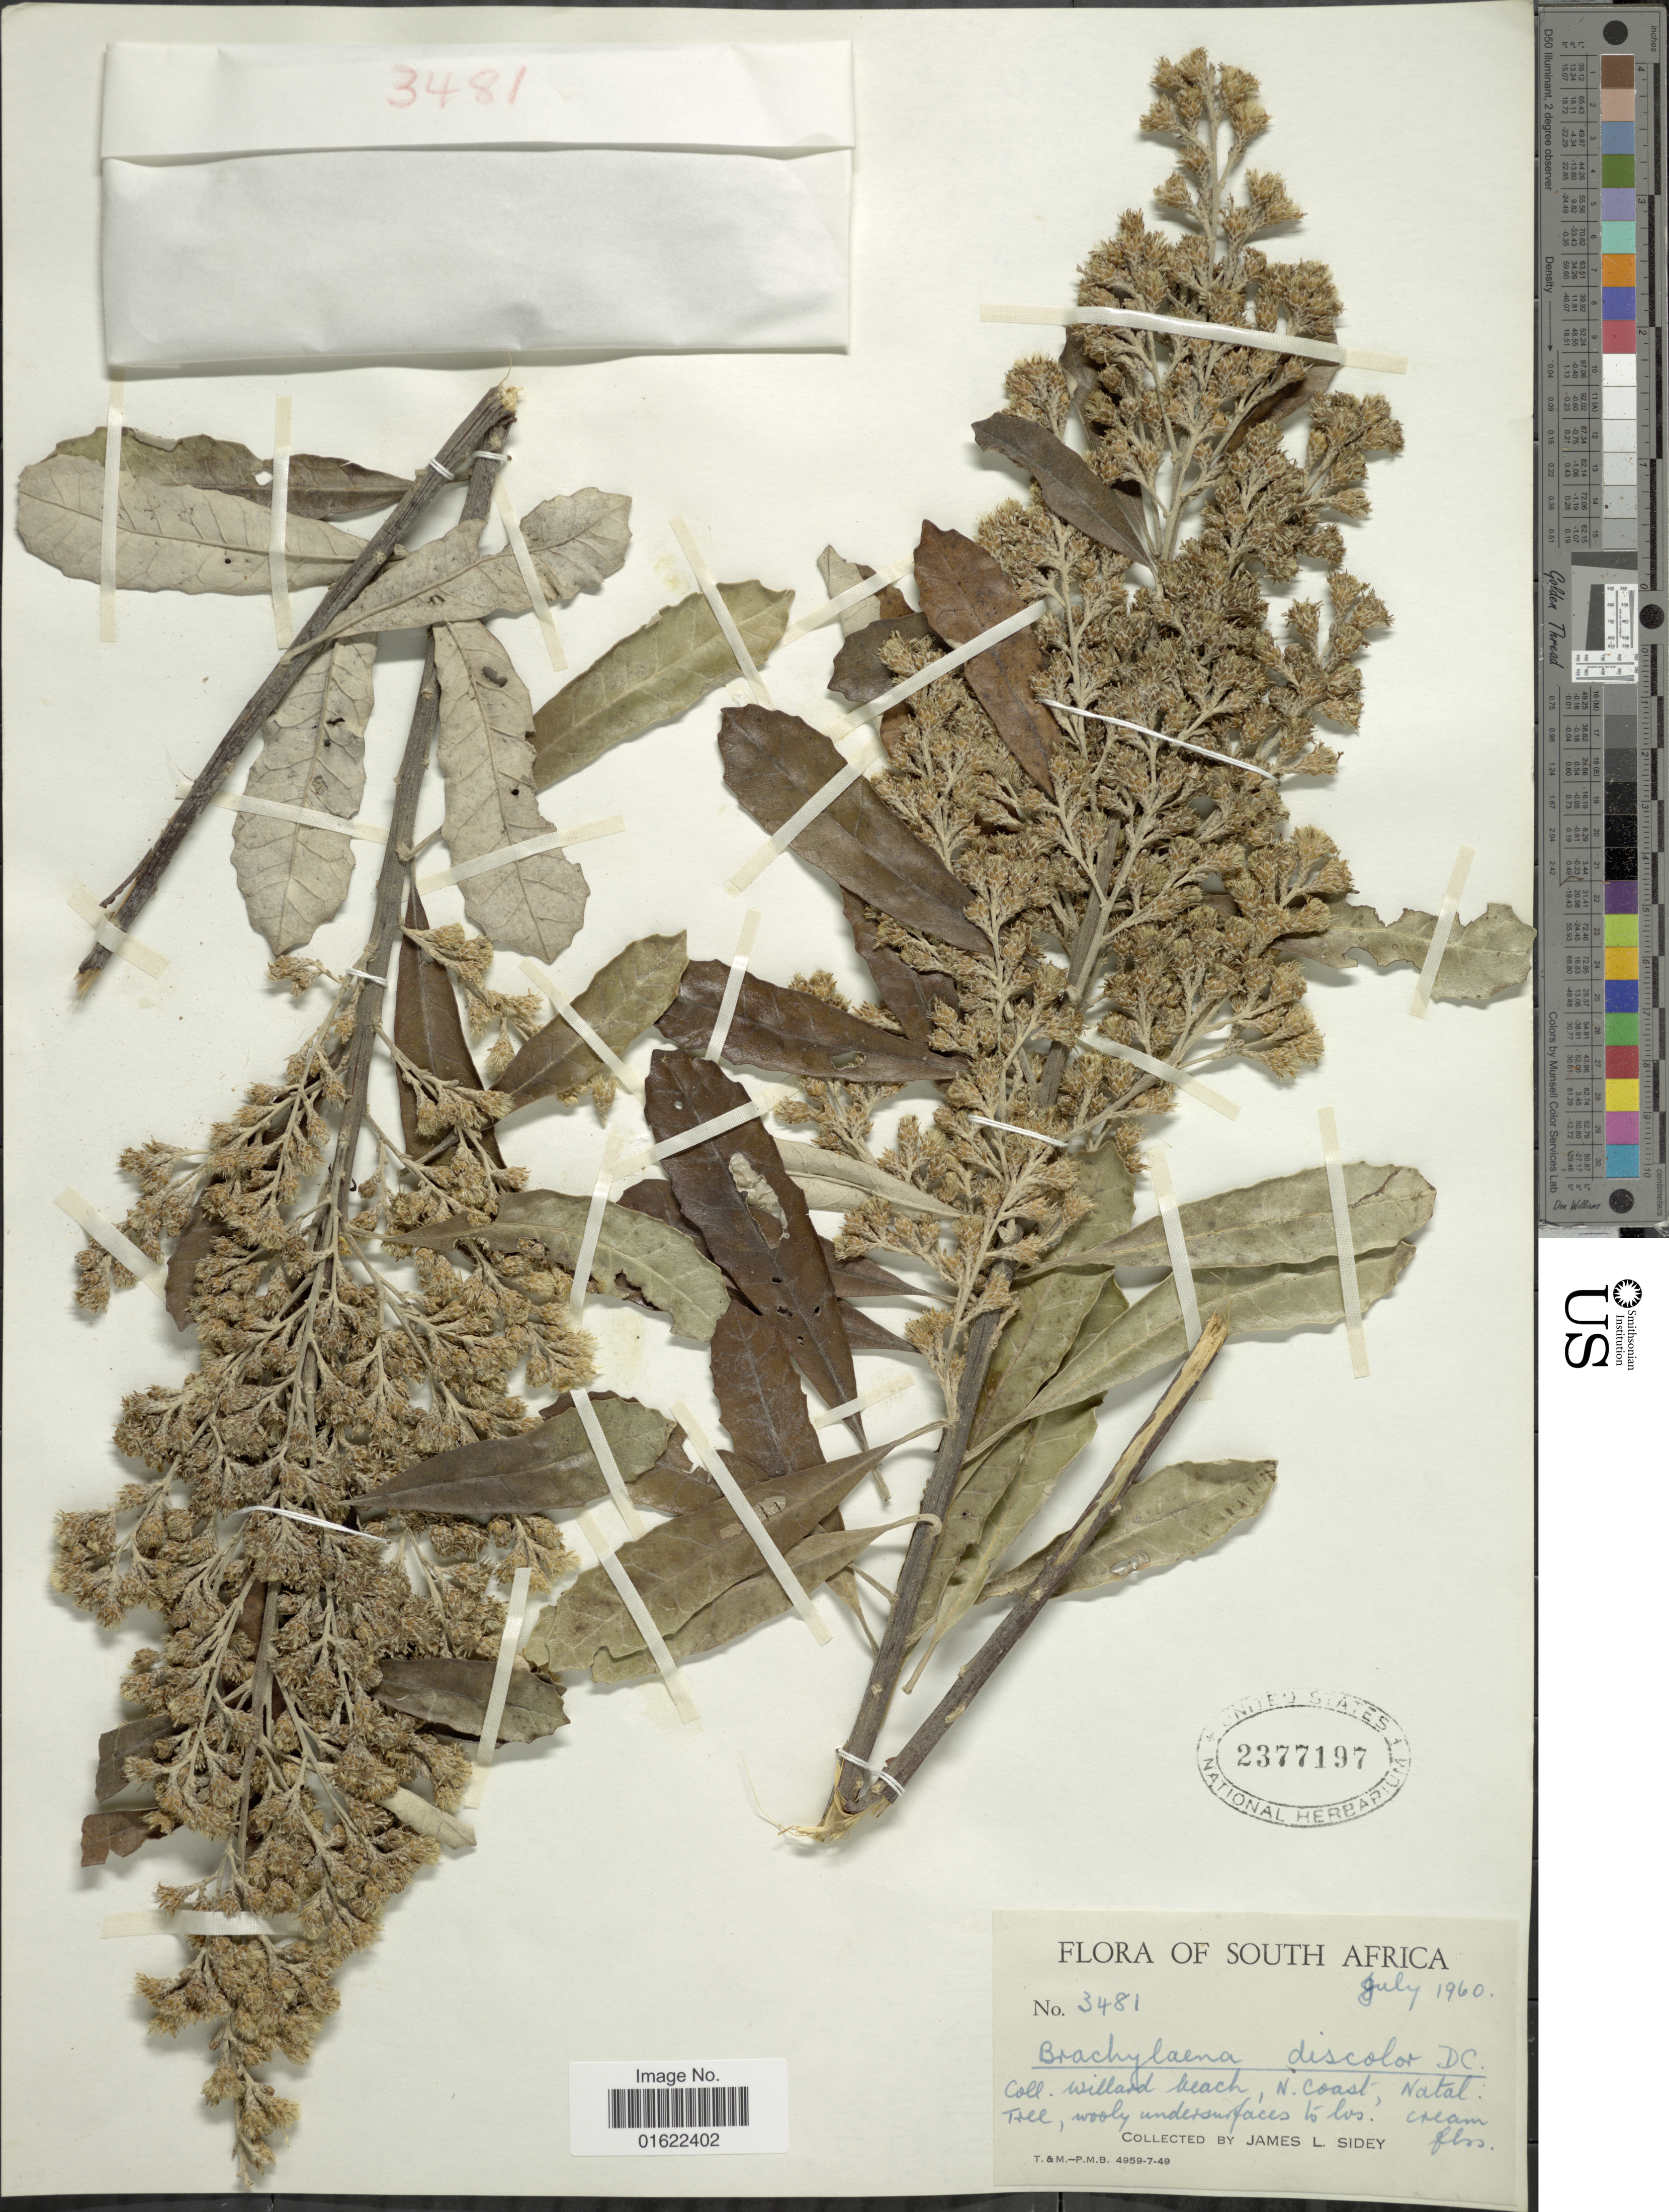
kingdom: Plantae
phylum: Tracheophyta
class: Magnoliopsida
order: Asterales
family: Asteraceae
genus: Brachylaena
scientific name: Brachylaena discolor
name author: DC.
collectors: J. L. Sidey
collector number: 3481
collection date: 1960-07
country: South Africa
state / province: KwaZulu-Natal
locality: Willard beach, N. coast, Natal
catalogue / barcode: US 2377197